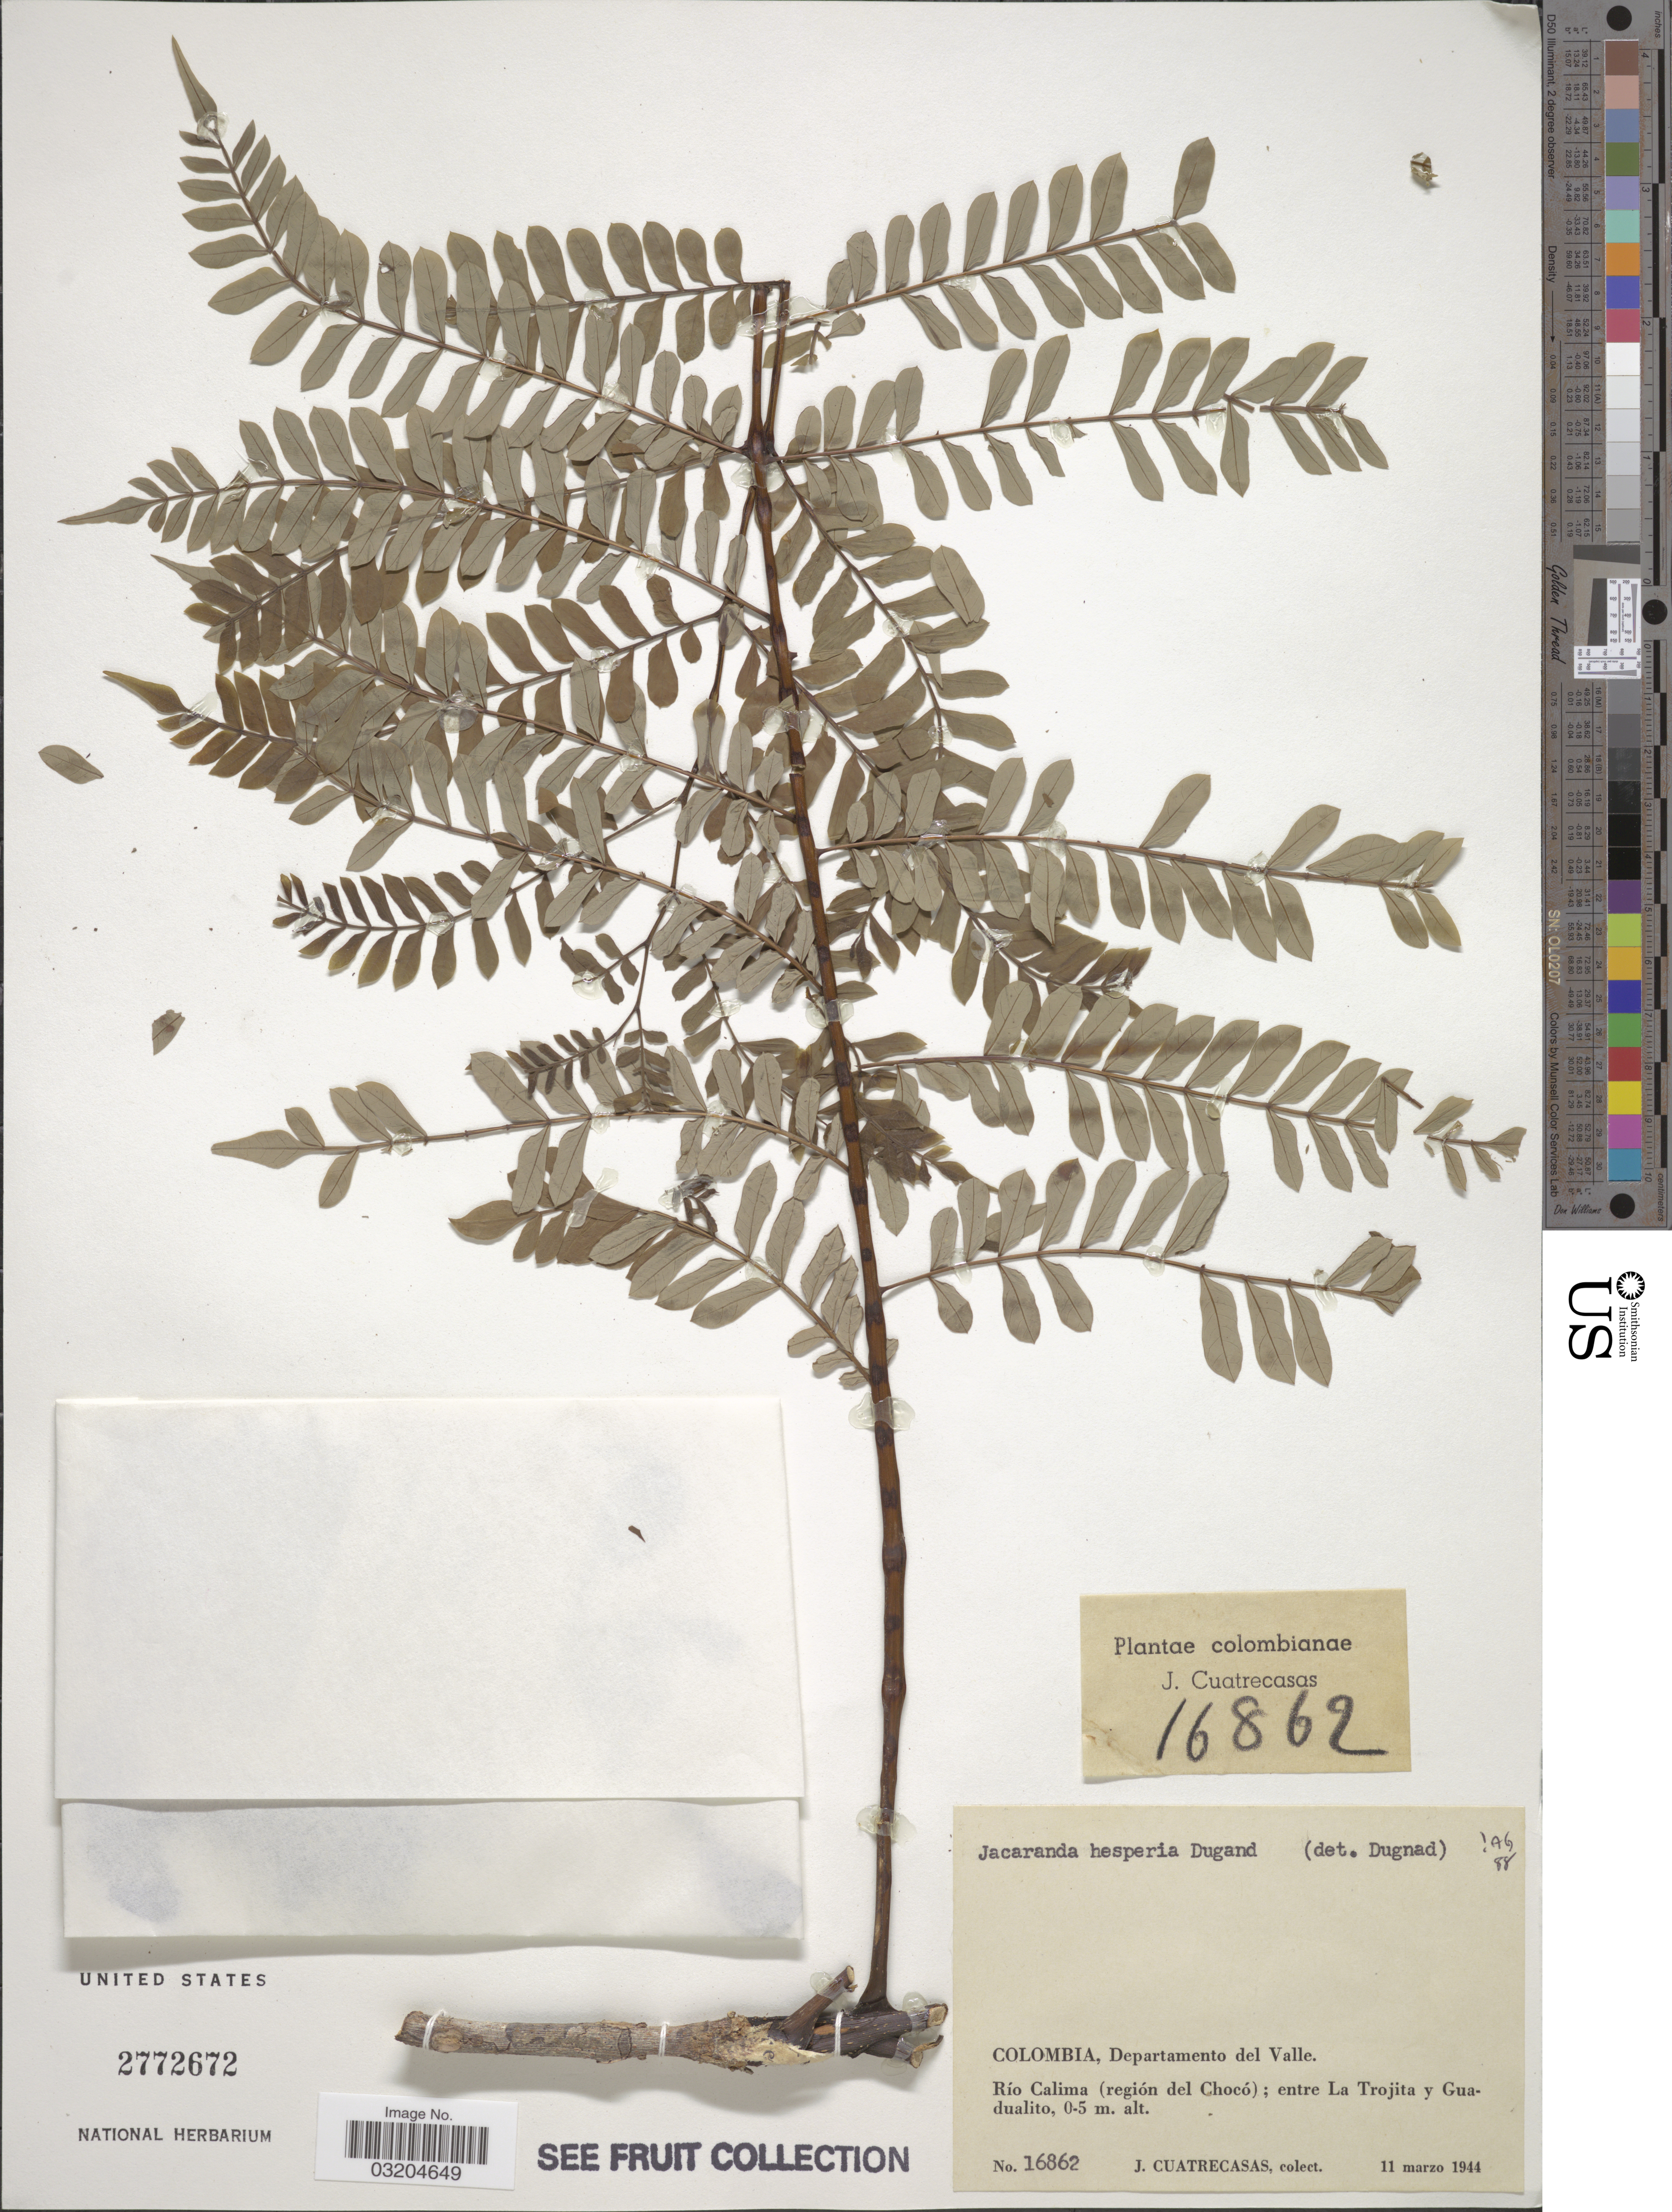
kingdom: Plantae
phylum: Tracheophyta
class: Magnoliopsida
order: Lamiales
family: Bignoniaceae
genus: Jacaranda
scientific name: Jacaranda hesperia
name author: Dugand G.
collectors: J. Cuatrecasas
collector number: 16862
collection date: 1944-03-11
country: Colombia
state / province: Valle del Cauca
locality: Departamento del Valle. Río Calima (región del Chocó); entre La Trojita y Guadalito.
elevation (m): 0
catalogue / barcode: US 2772672